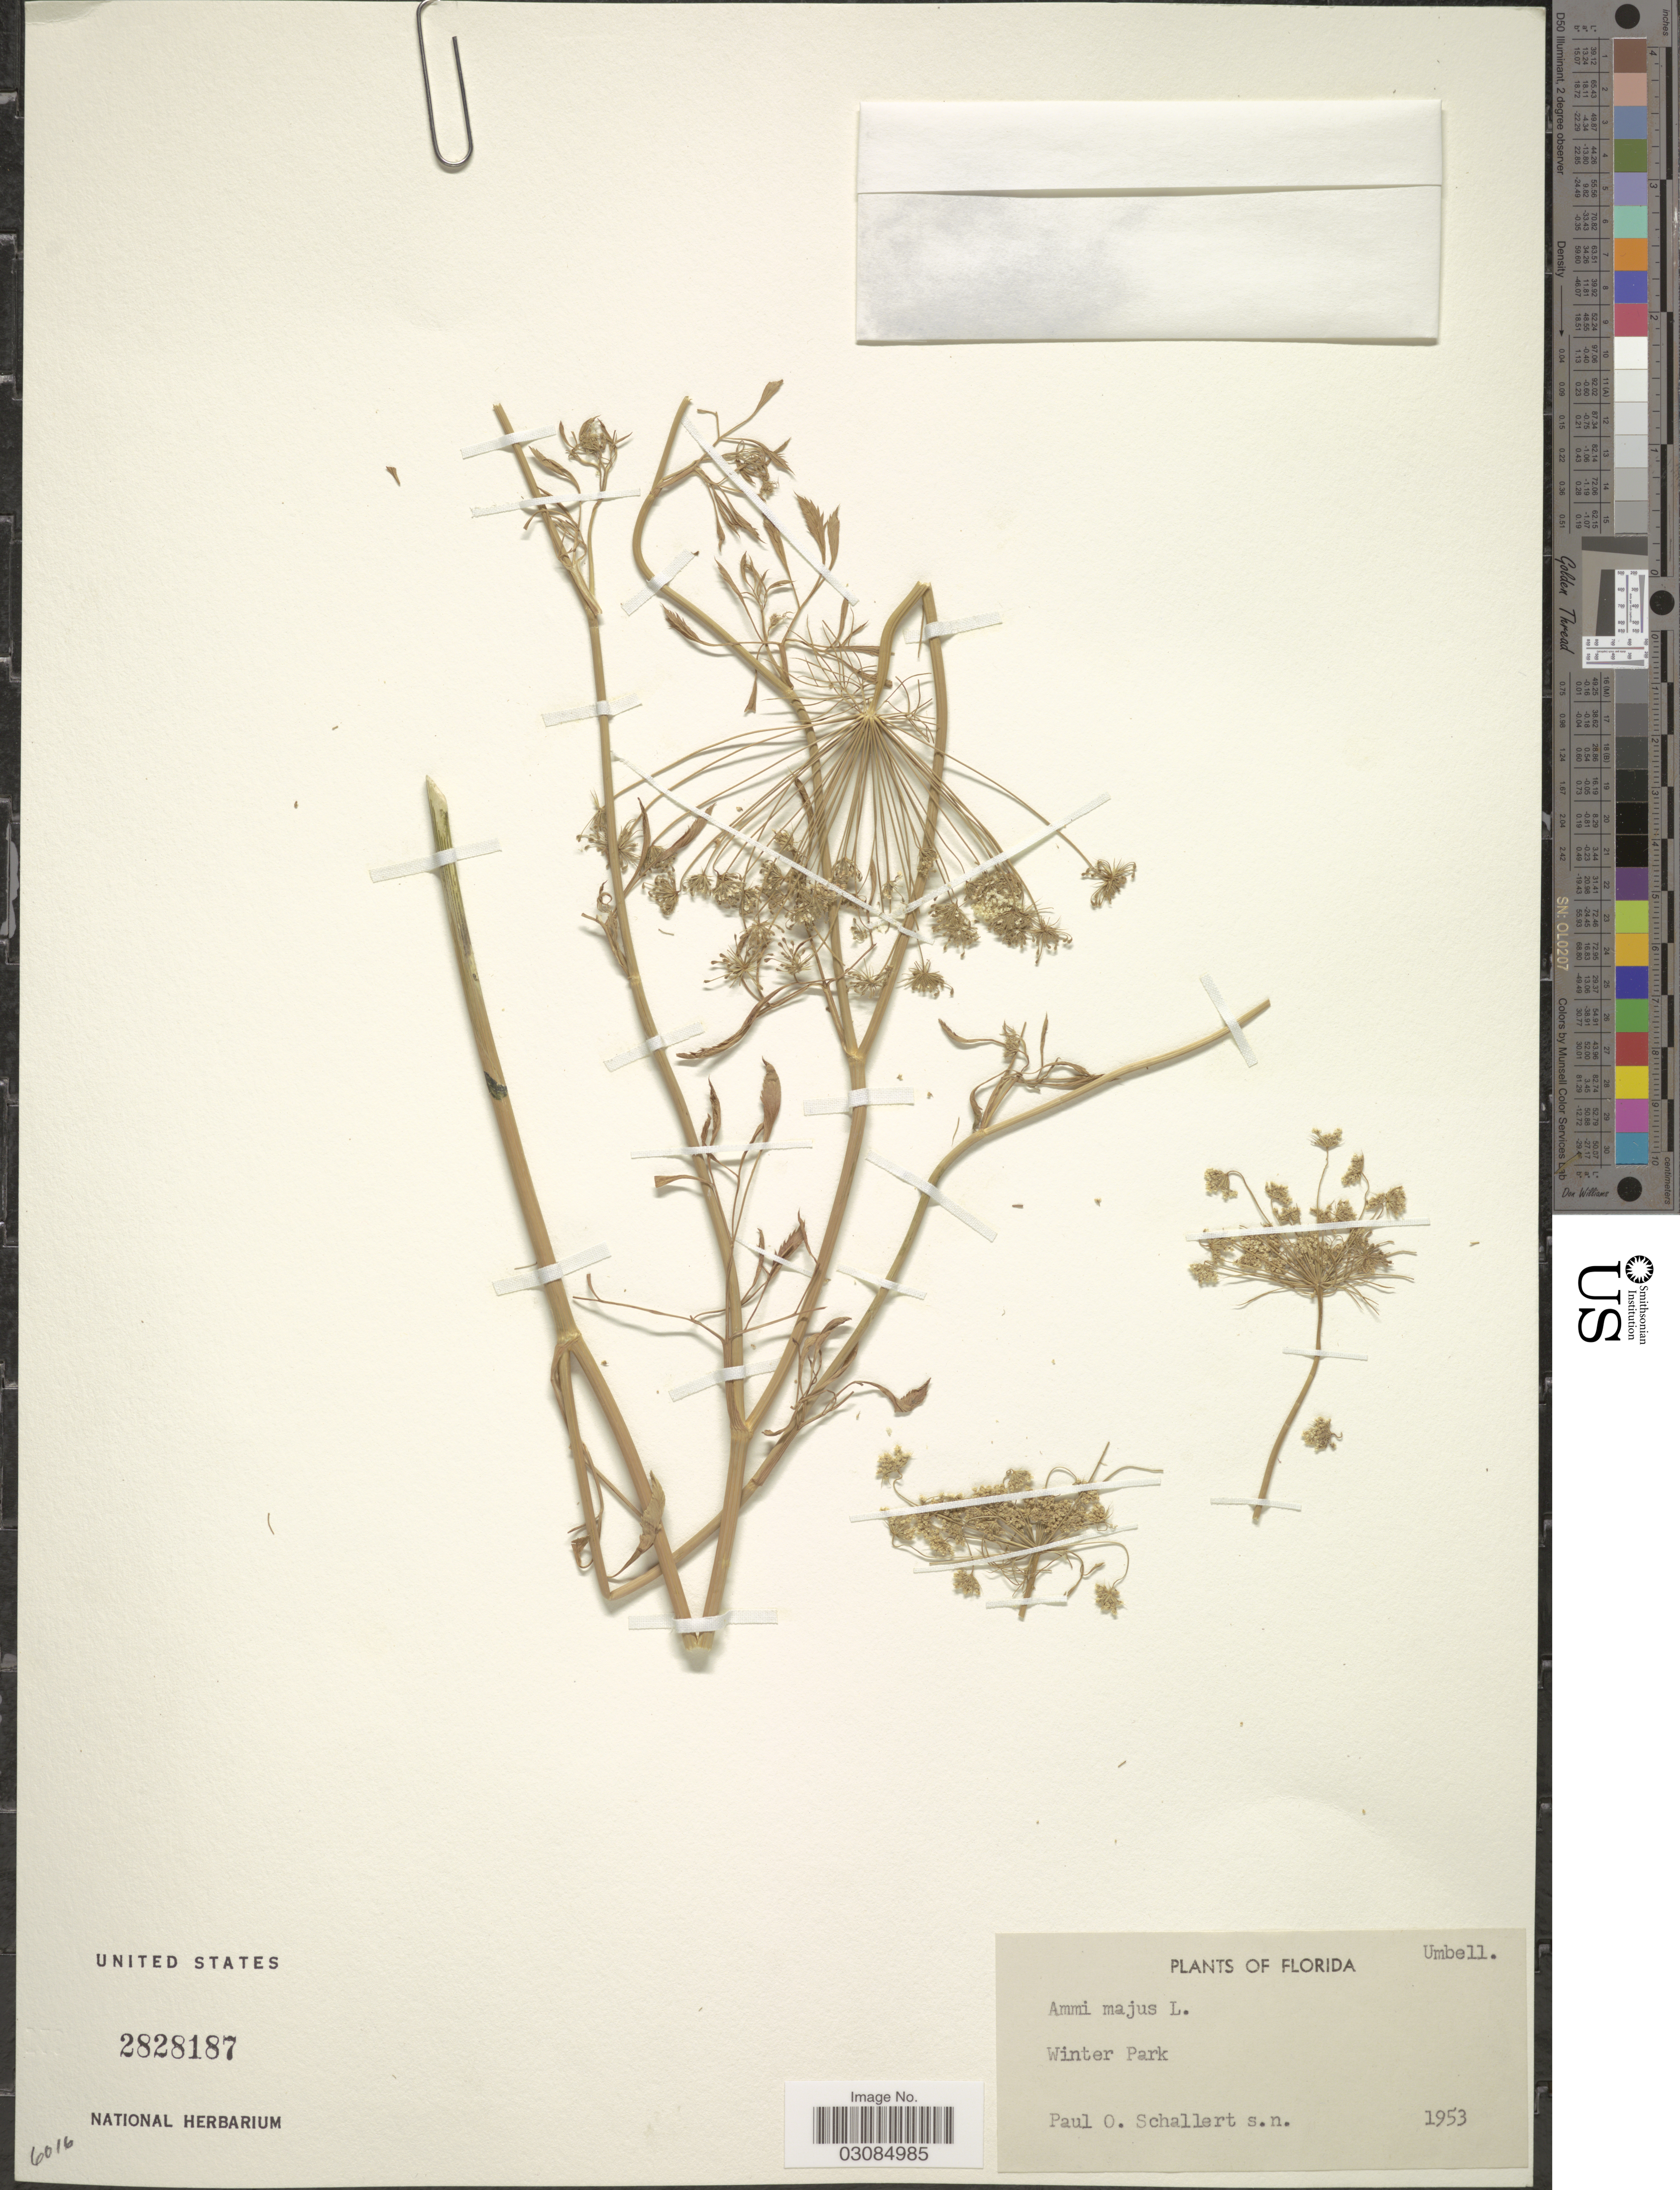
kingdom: Plantae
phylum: Tracheophyta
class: Magnoliopsida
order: Apiales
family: Apiaceae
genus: Ammi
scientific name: Ammi majus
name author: L.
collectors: P. Schallert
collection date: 1953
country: United States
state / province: Florida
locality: Winter Park.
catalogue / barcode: US 2828187